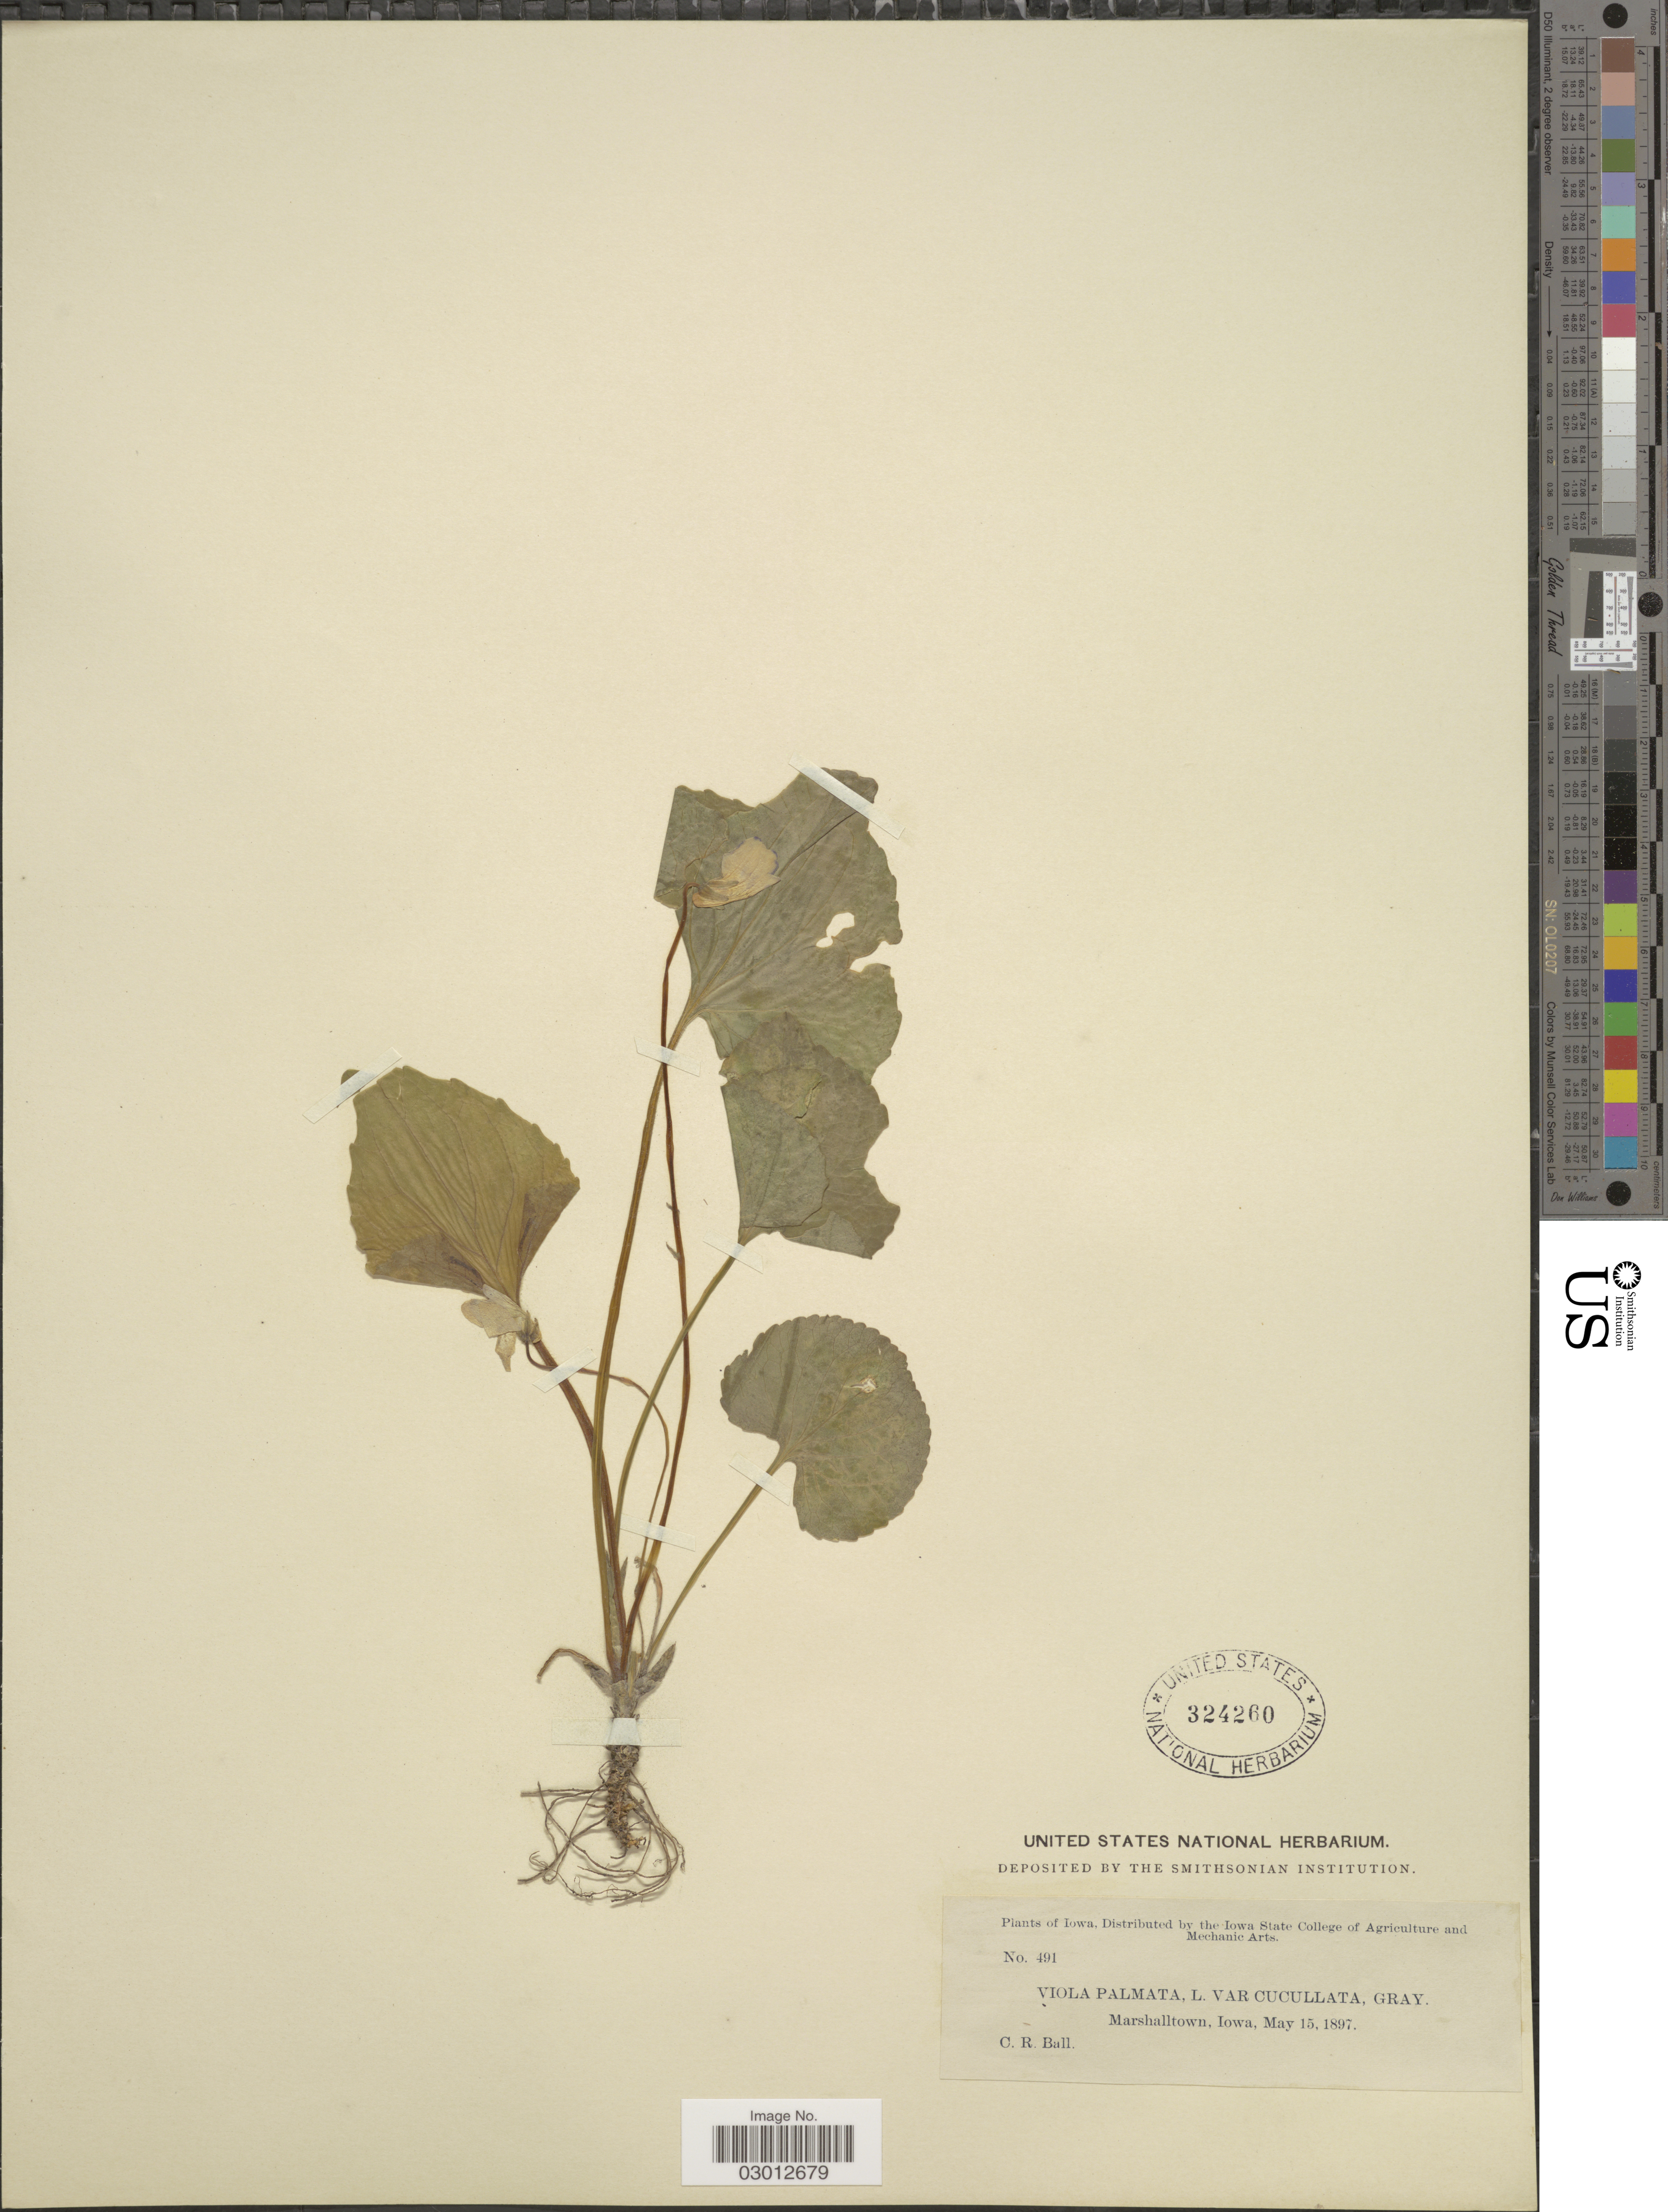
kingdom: Plantae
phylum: Tracheophyta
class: Magnoliopsida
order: Malpighiales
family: Violaceae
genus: Viola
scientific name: Viola papilionacea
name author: Pursh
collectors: C. R. Ball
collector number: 491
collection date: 1897-05-15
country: United States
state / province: Iowa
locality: Marshalltown.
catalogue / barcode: US 324260